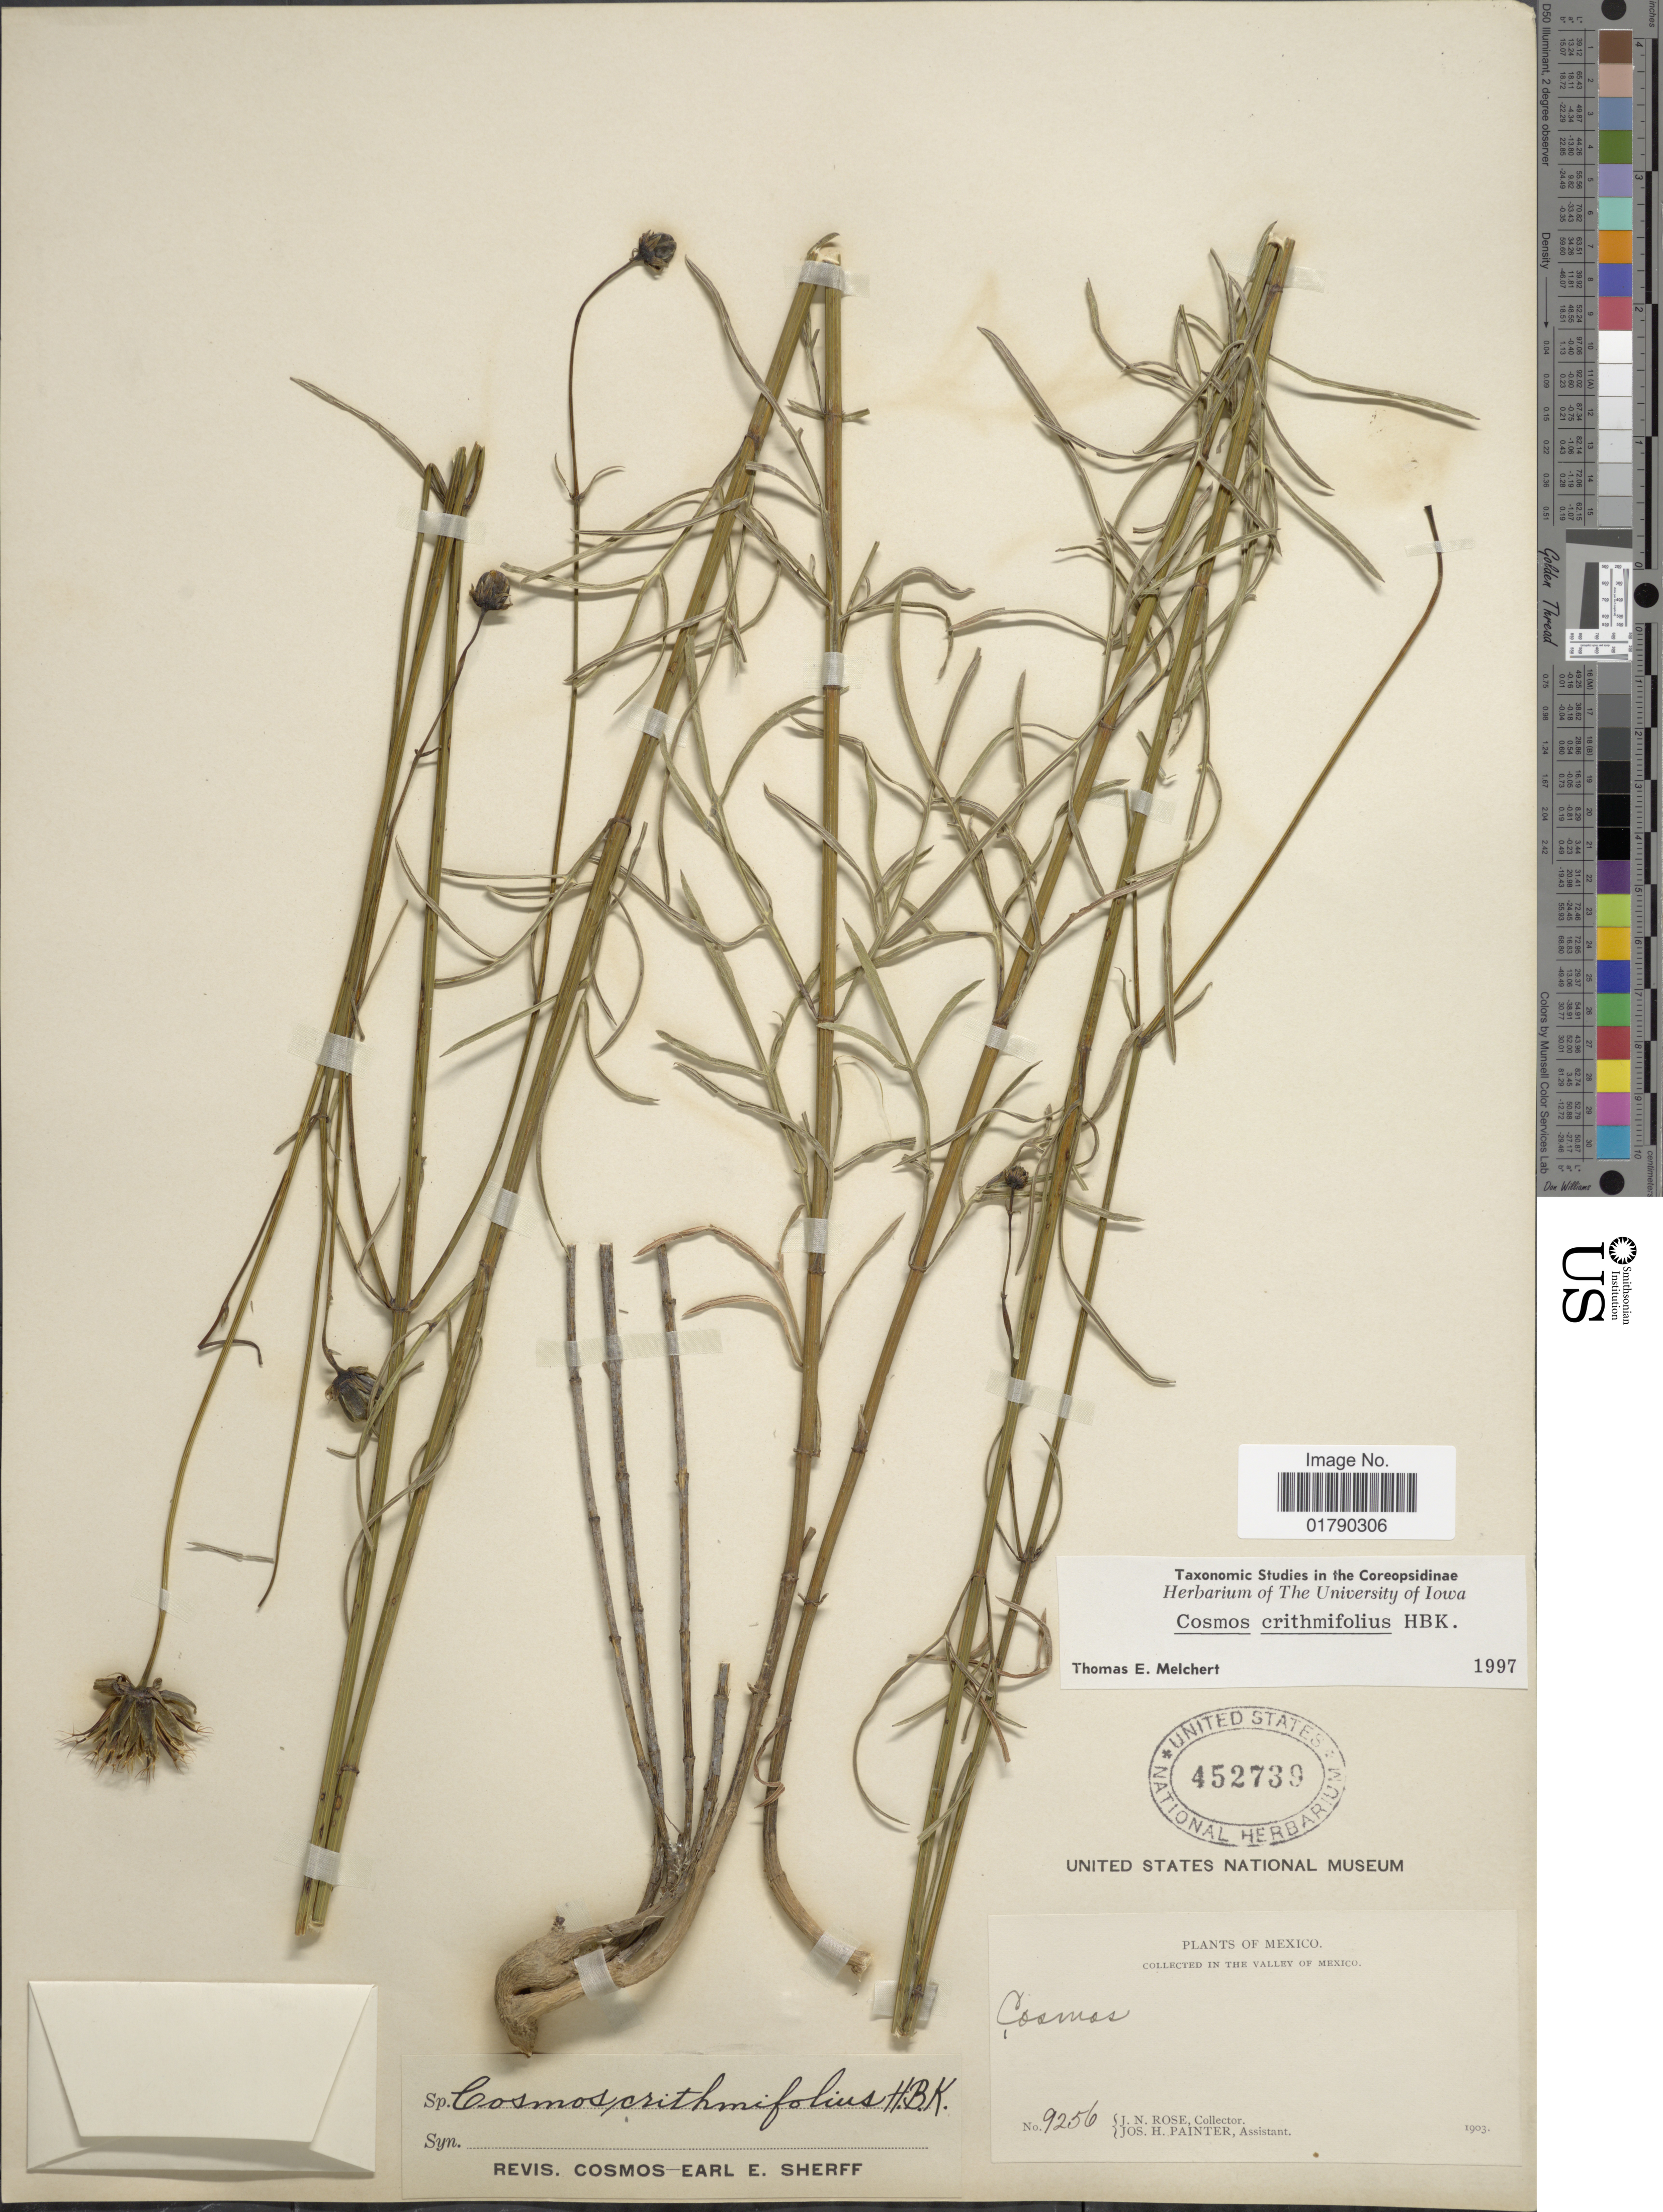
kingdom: Plantae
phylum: Tracheophyta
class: Magnoliopsida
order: Asterales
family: Asteraceae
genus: Cosmos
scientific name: Cosmos crithmifolius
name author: Kunth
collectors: J. N. Rose & J. H. Painter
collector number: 9256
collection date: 1903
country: Mexico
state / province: México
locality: Valley of Mexico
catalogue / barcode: US 452739